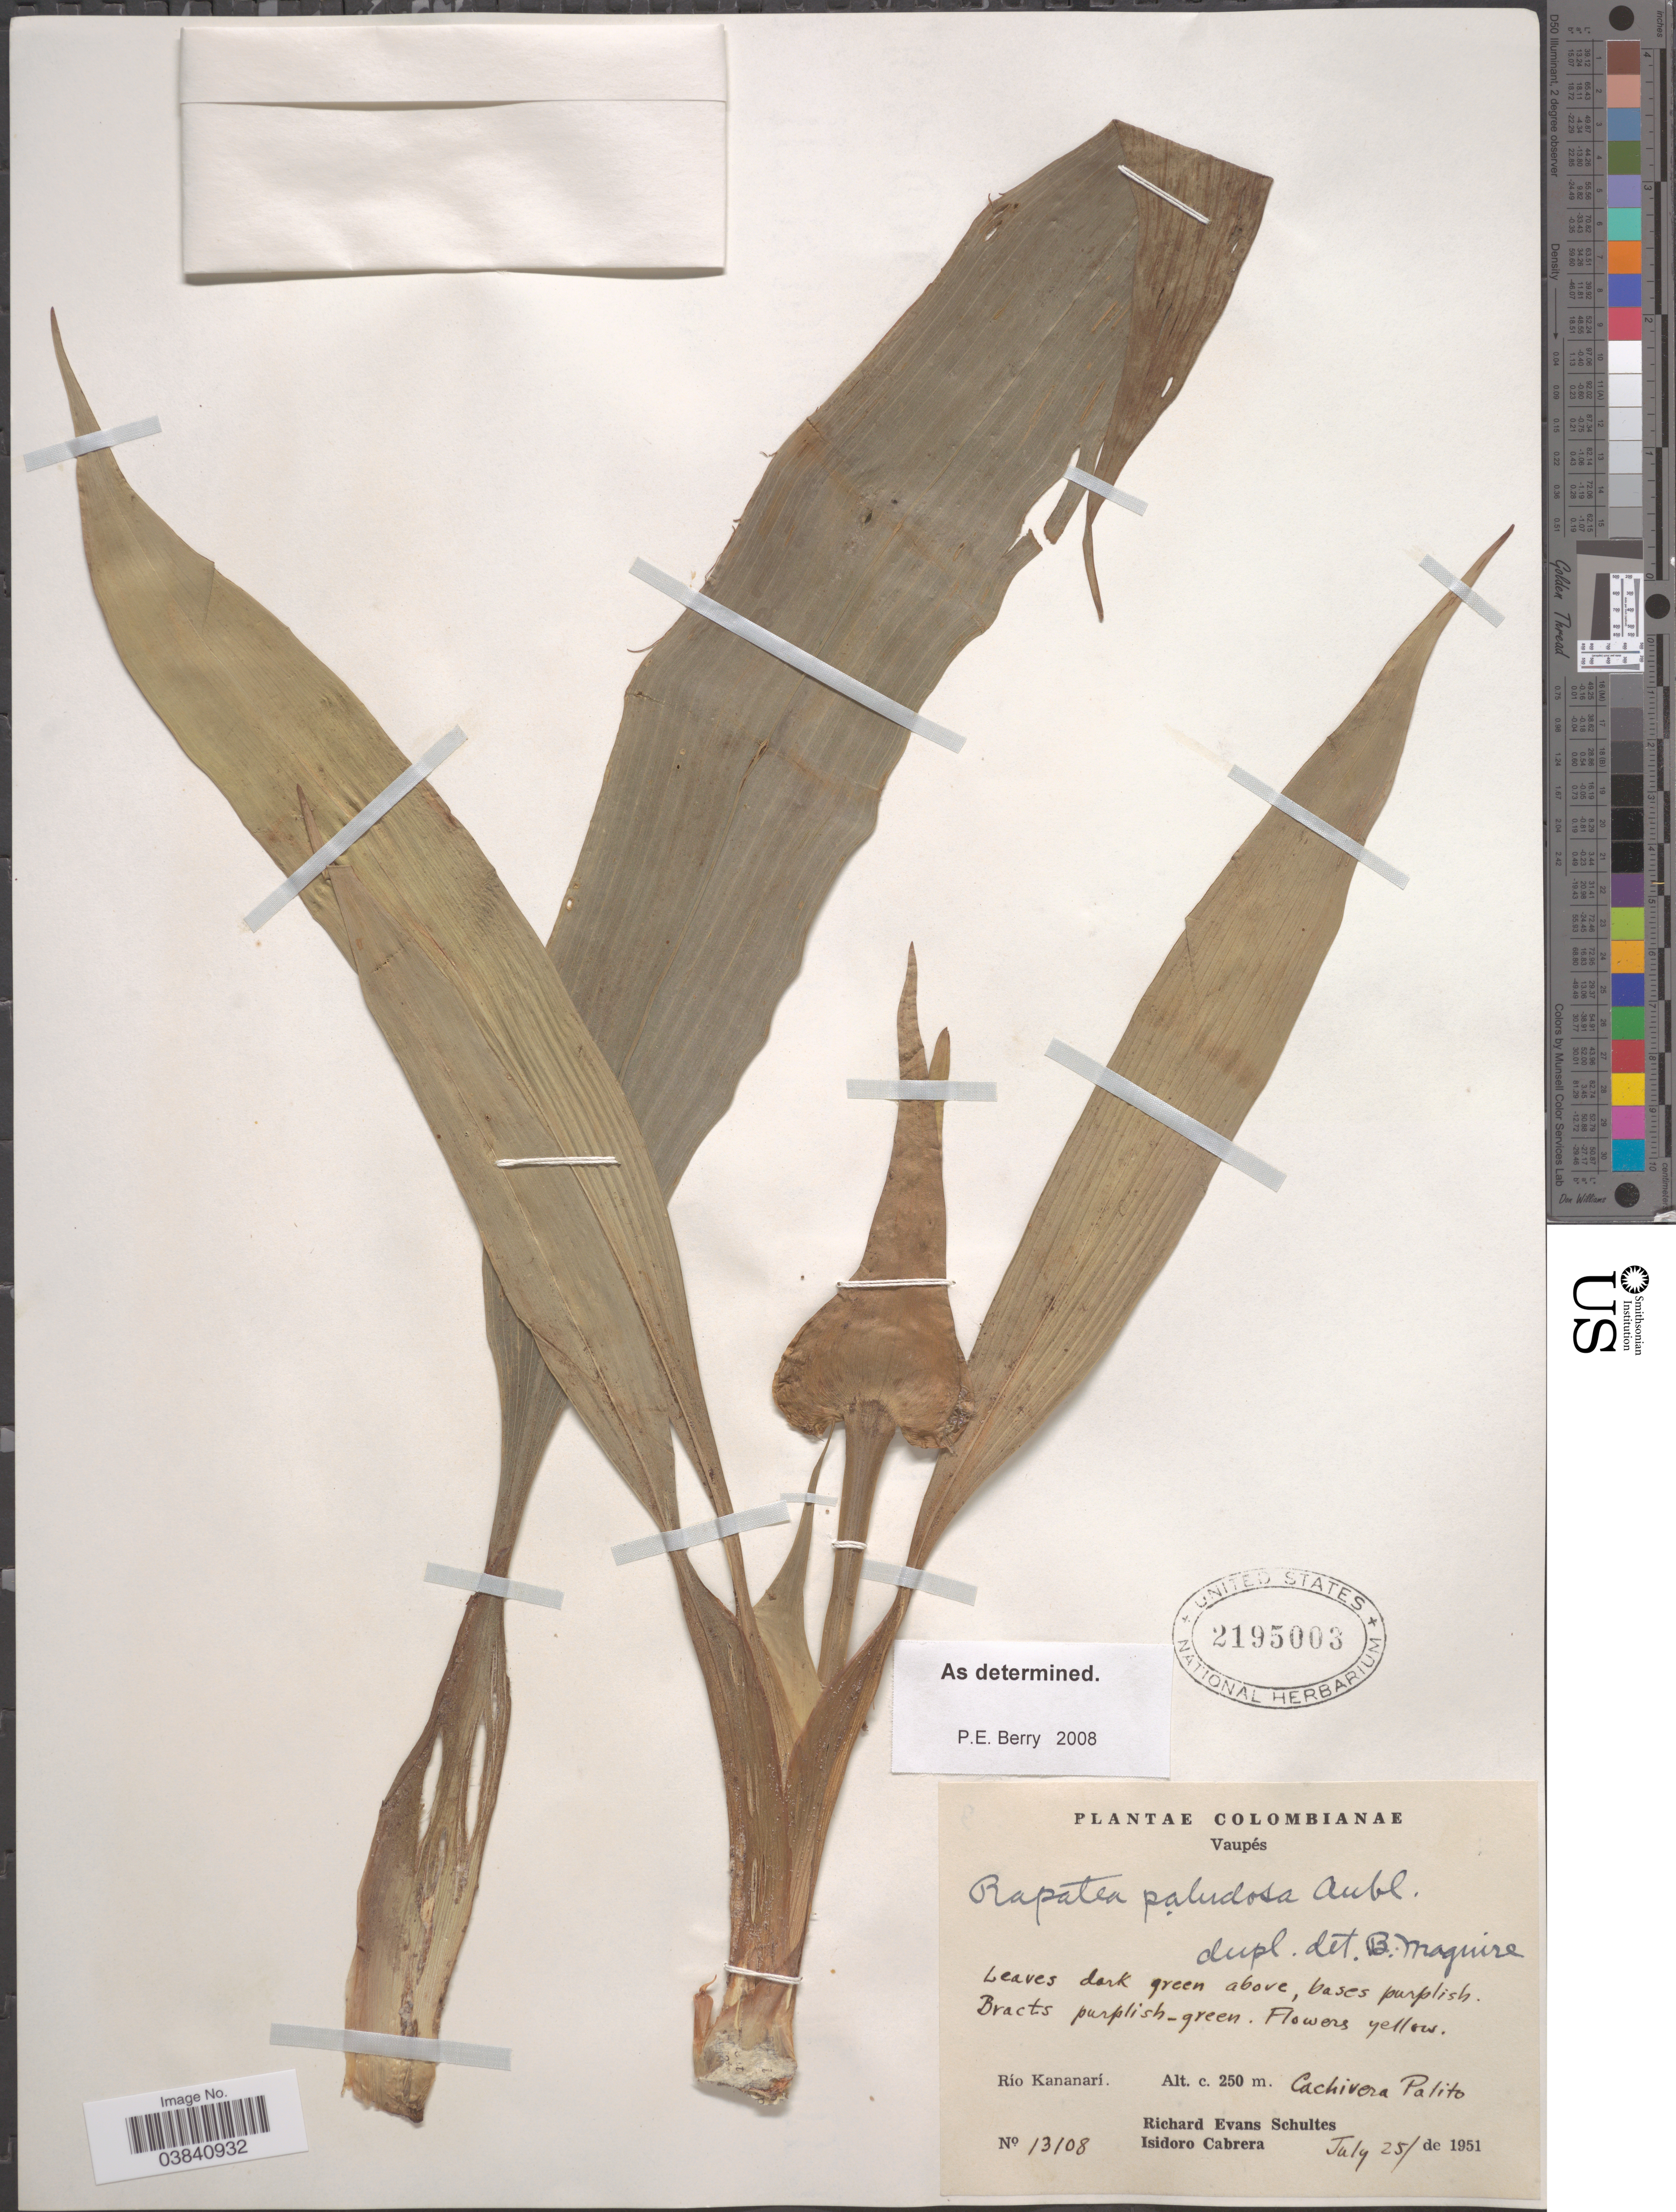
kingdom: Plantae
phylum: Tracheophyta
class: Liliopsida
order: Poales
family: Rapateaceae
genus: Rapatea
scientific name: Rapatea paludosa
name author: Aubl.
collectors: R. E. Schultes & I. Cabrera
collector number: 13108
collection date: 1951-07-25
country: Colombia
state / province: Vaupés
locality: Río Kananarí. Cachivera Palito.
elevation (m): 250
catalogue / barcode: US 2195003